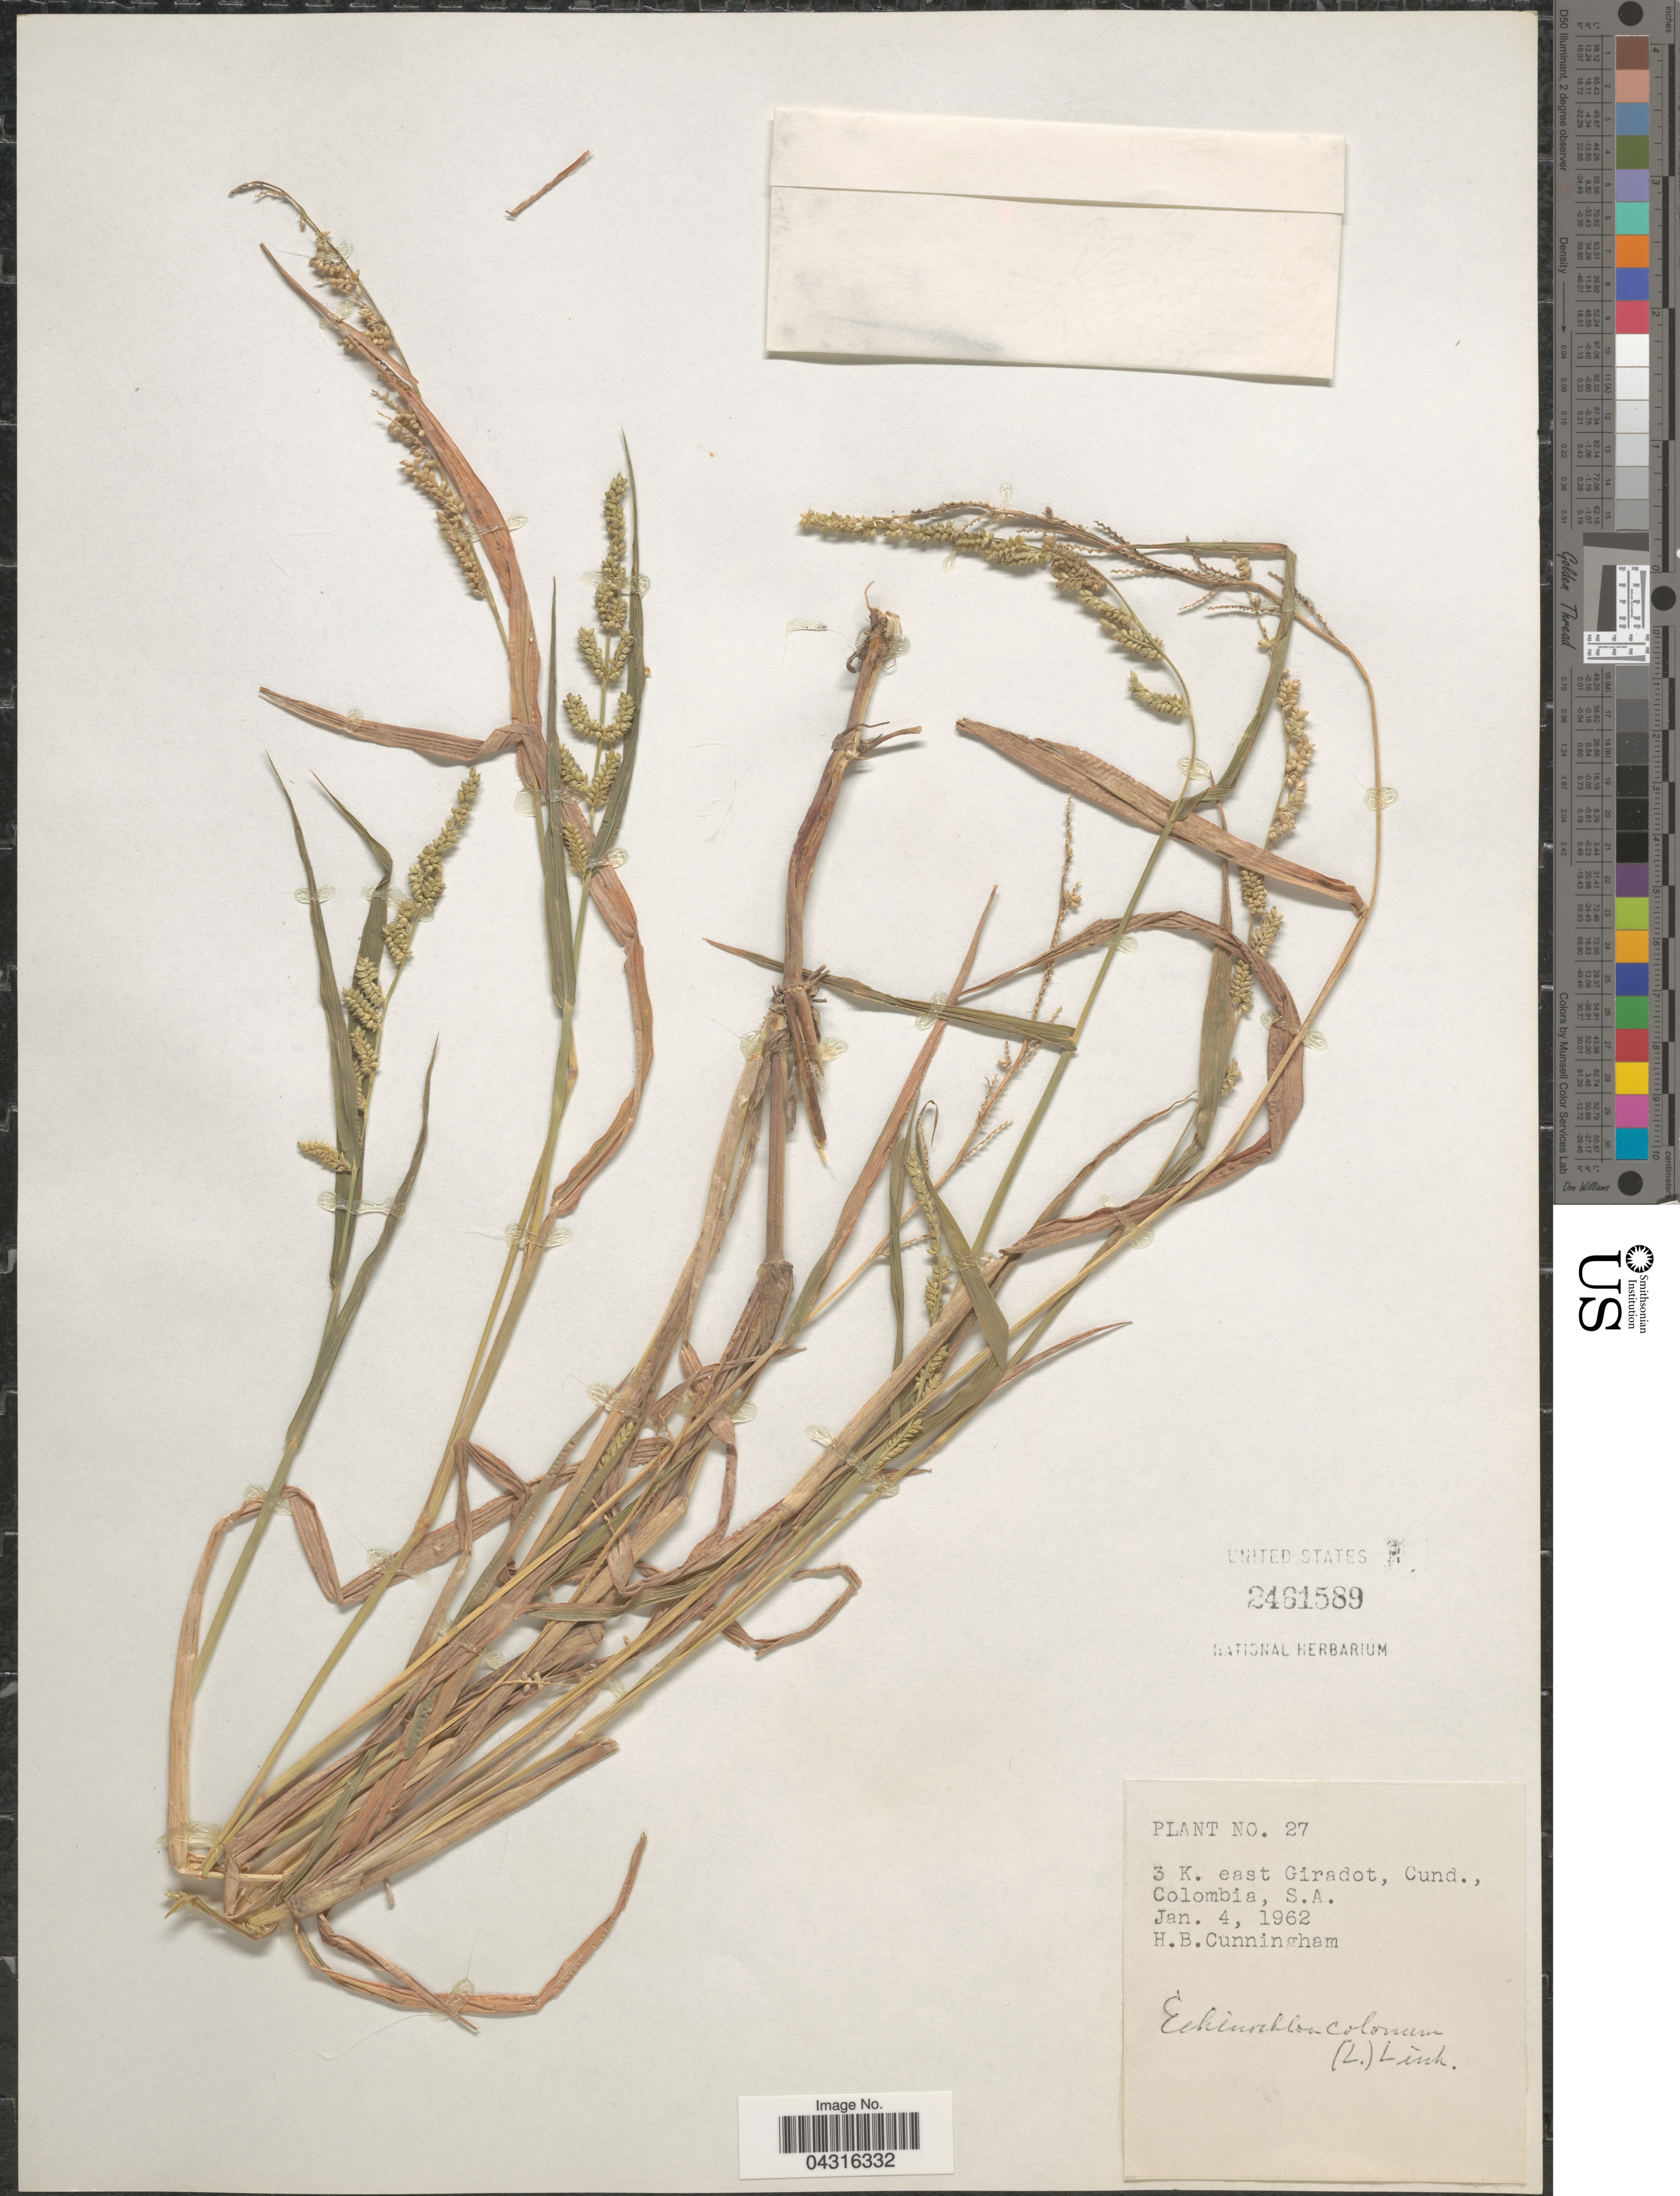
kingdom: Plantae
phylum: Tracheophyta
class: Liliopsida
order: Poales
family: Poaceae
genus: Echinochloa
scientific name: Echinochloa colona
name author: (L.) Link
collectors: H. Cunningham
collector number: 27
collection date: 1962-01-04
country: Colombia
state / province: Cundinamarca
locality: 3 K. east Giradot.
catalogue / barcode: US 2461589